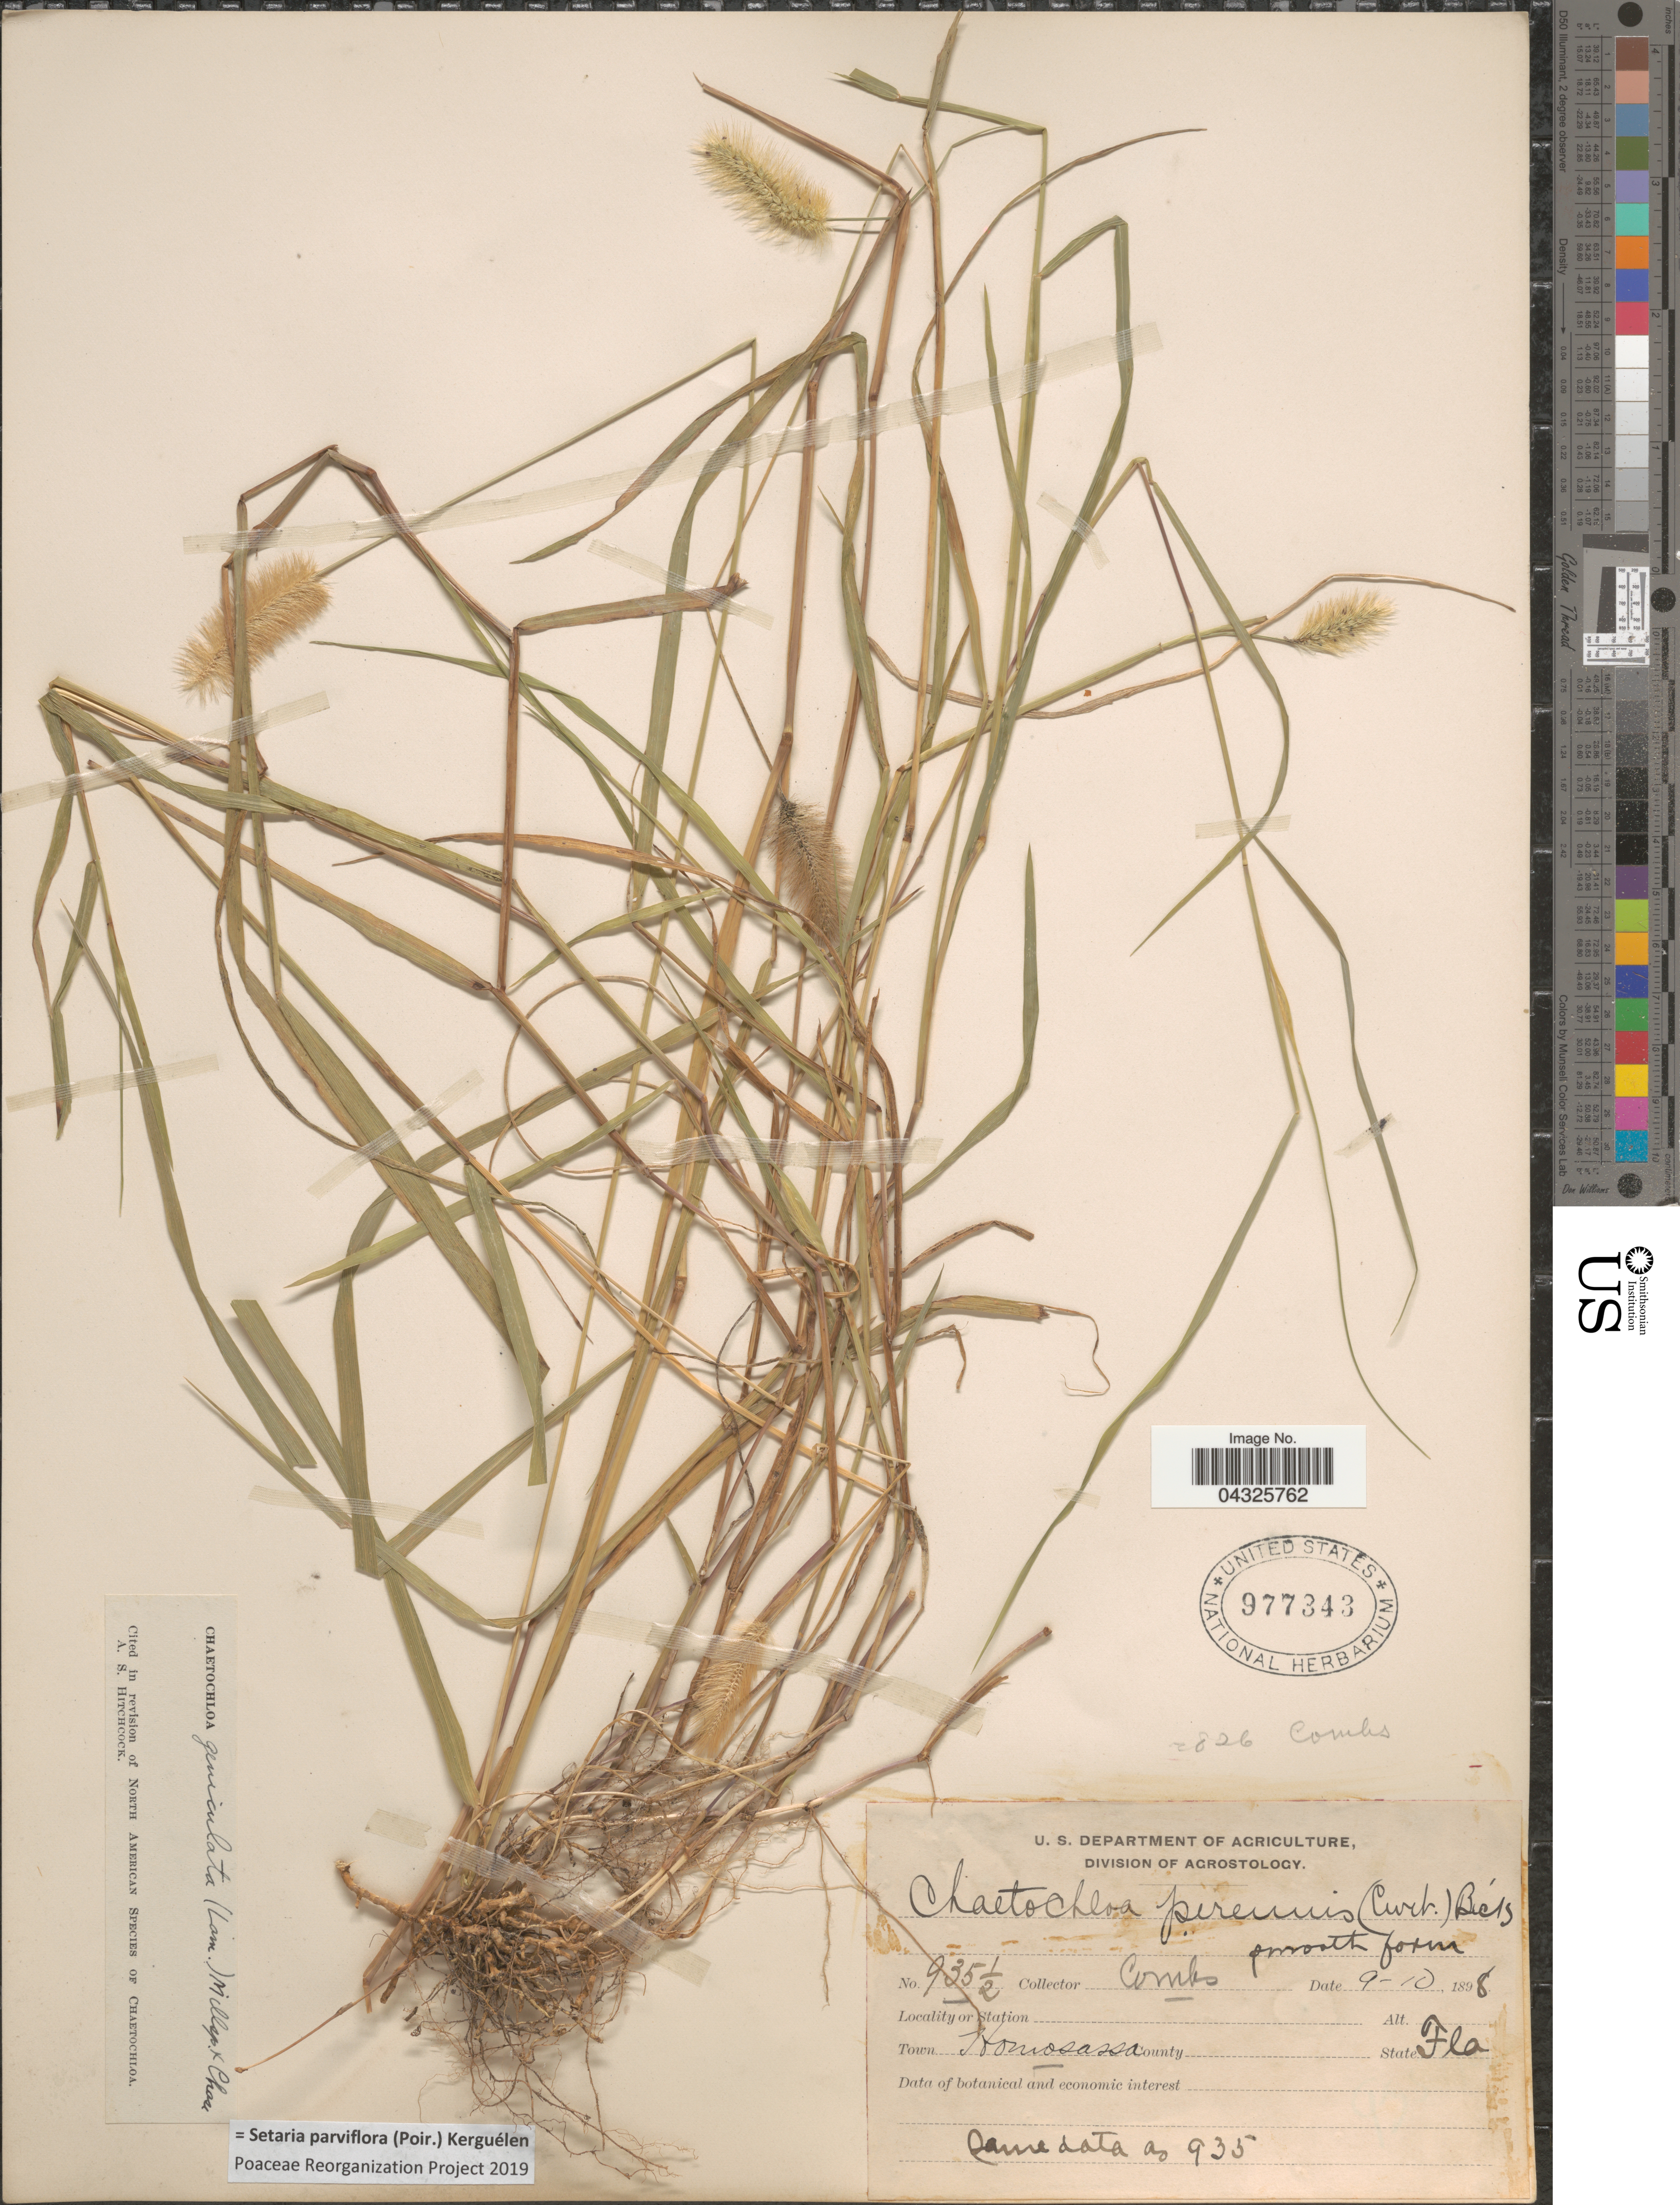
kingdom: Plantae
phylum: Tracheophyta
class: Liliopsida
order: Poales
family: Poaceae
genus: Setaria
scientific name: Setaria parviflora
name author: (Poir.) Kerguélen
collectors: -. Combs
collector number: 935½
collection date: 1898-09-10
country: United States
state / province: Florida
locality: Town Homosassa.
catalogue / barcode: US 977343